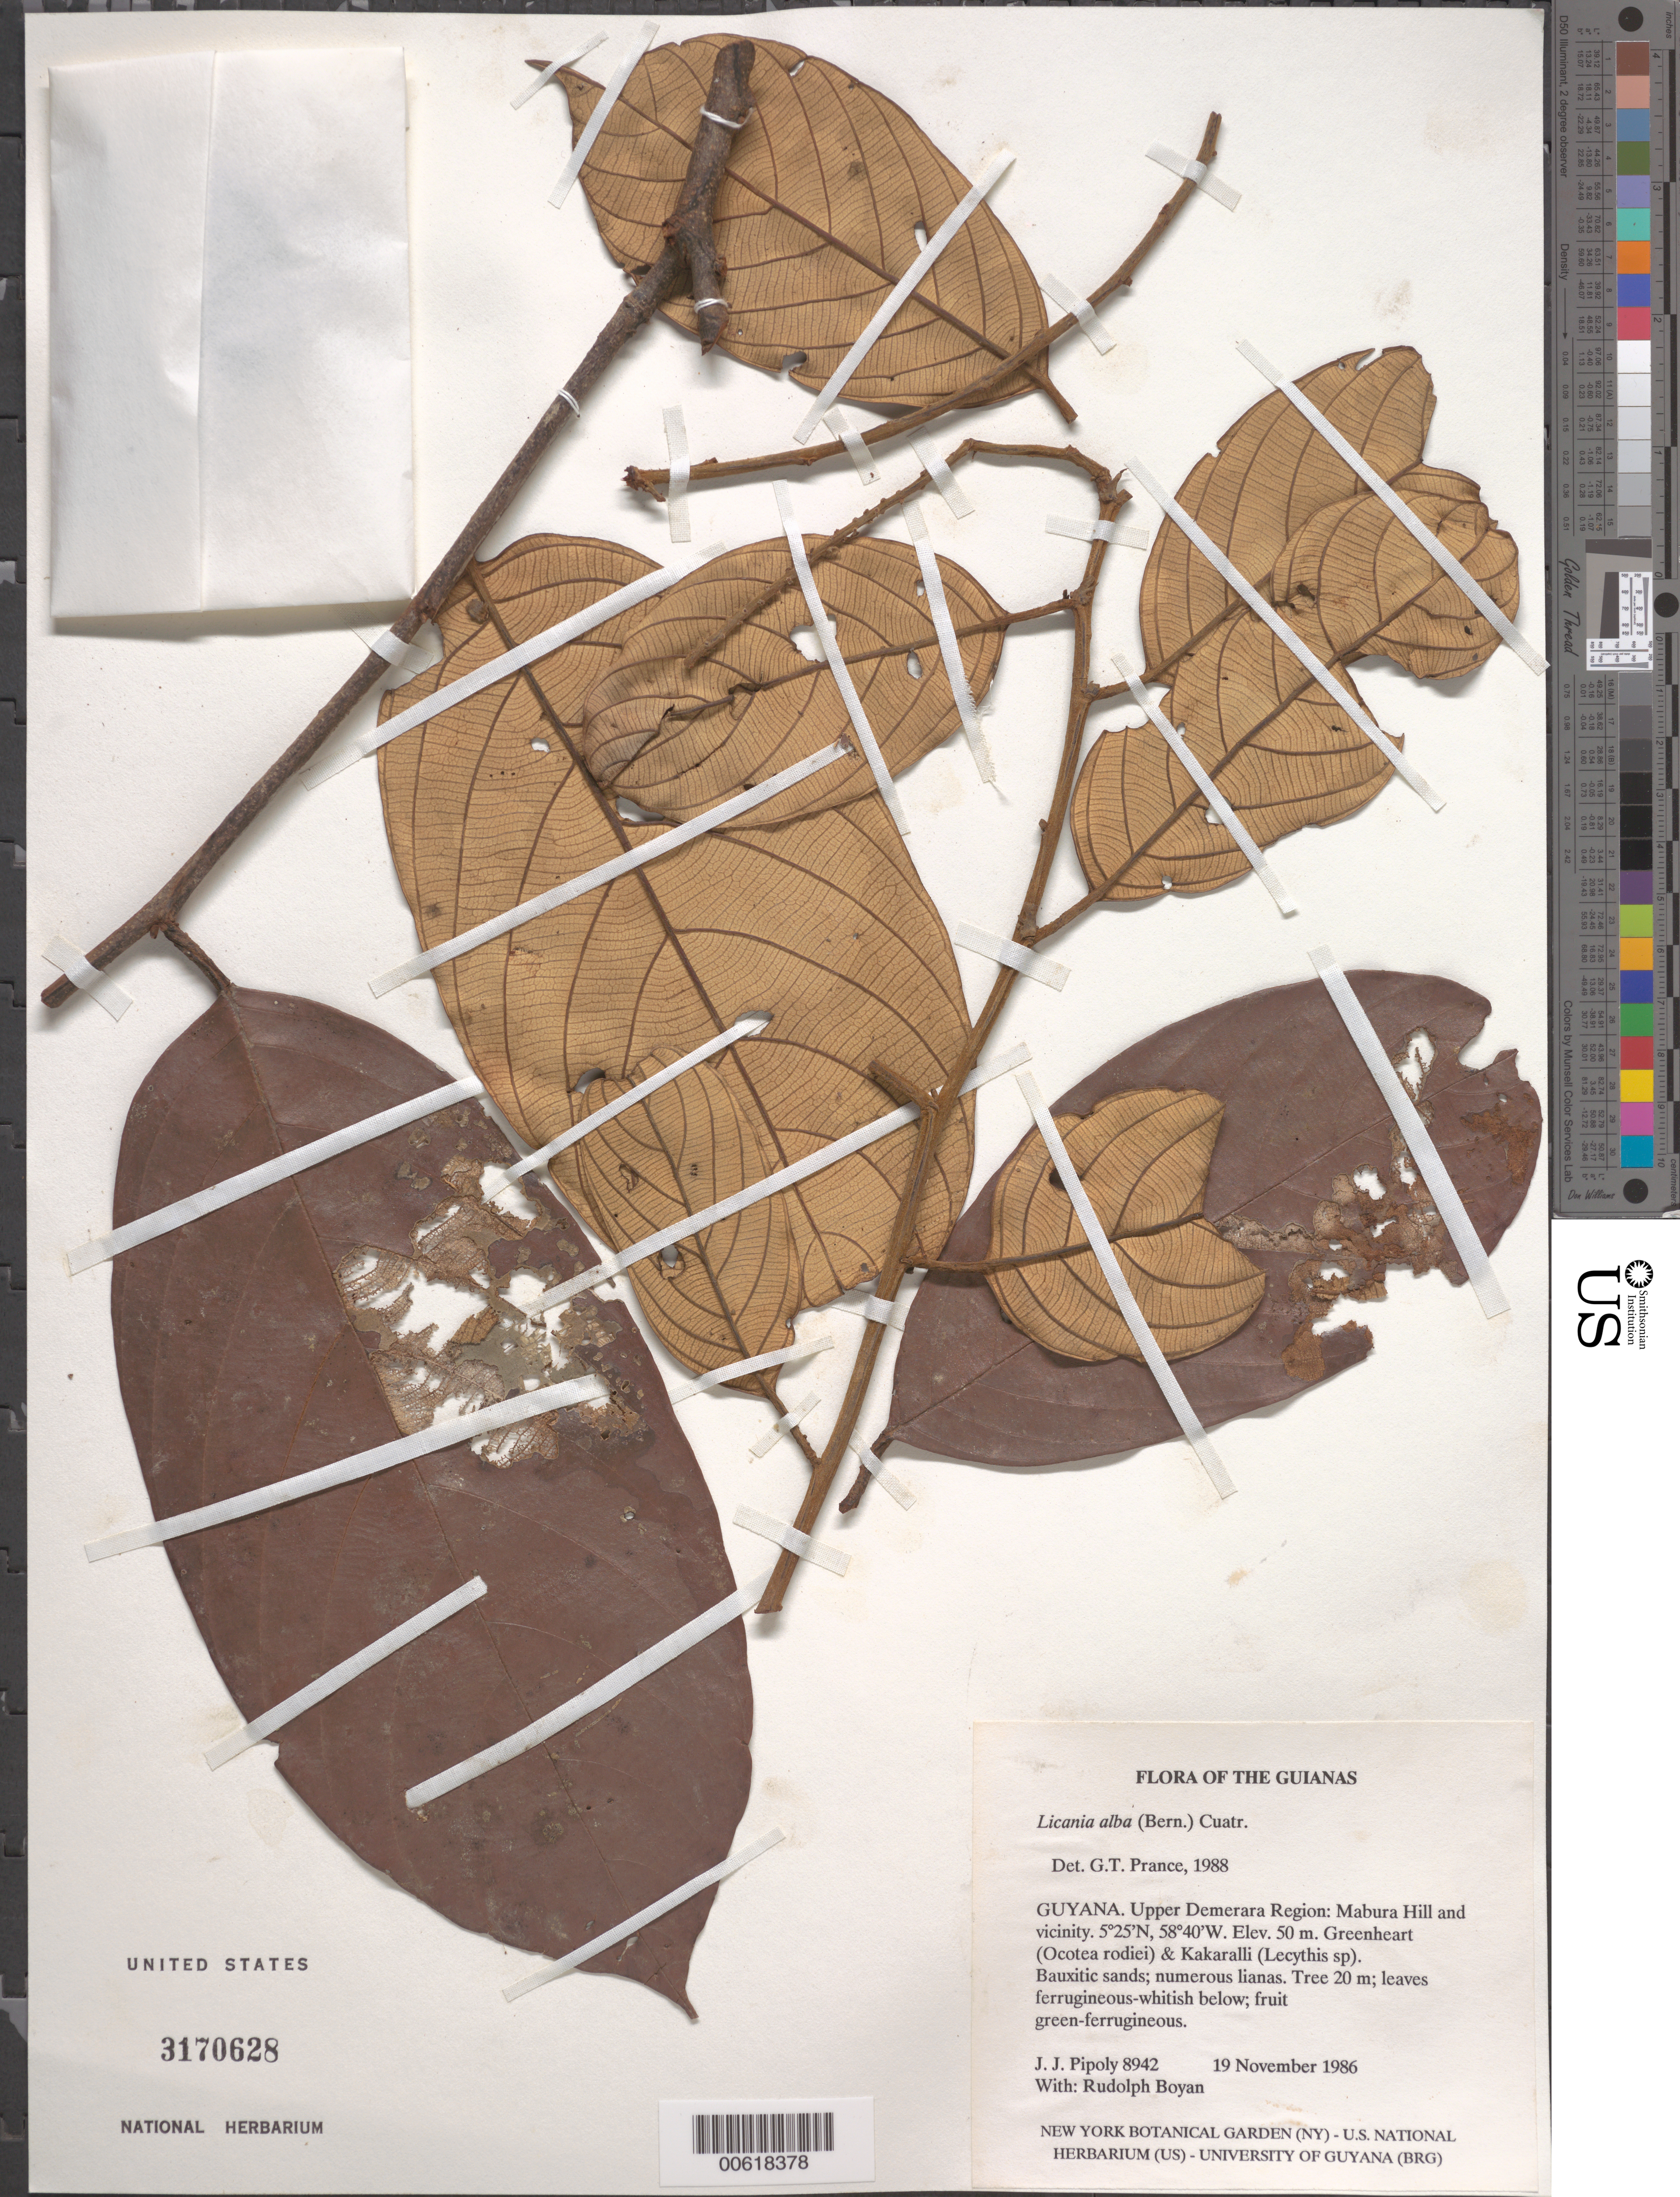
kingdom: Plantae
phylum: Tracheophyta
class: Magnoliopsida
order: Malpighiales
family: Chrysobalanaceae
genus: Licania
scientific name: Licania alba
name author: (Bernoulli) Cuatrec.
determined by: Prance, G. T.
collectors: J. J. Pipoly & R. Boyan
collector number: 8942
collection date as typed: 19 November 1986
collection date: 1986-11-19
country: Guyana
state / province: U. Demerara-Berbice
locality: Mabura Hill and vicinity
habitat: Forest on bauxitic sands. Greenheart (Ocotea rodiaei) and Kakaralli (Lecythis sp). Numerous lianas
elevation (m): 50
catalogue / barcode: US 3170628